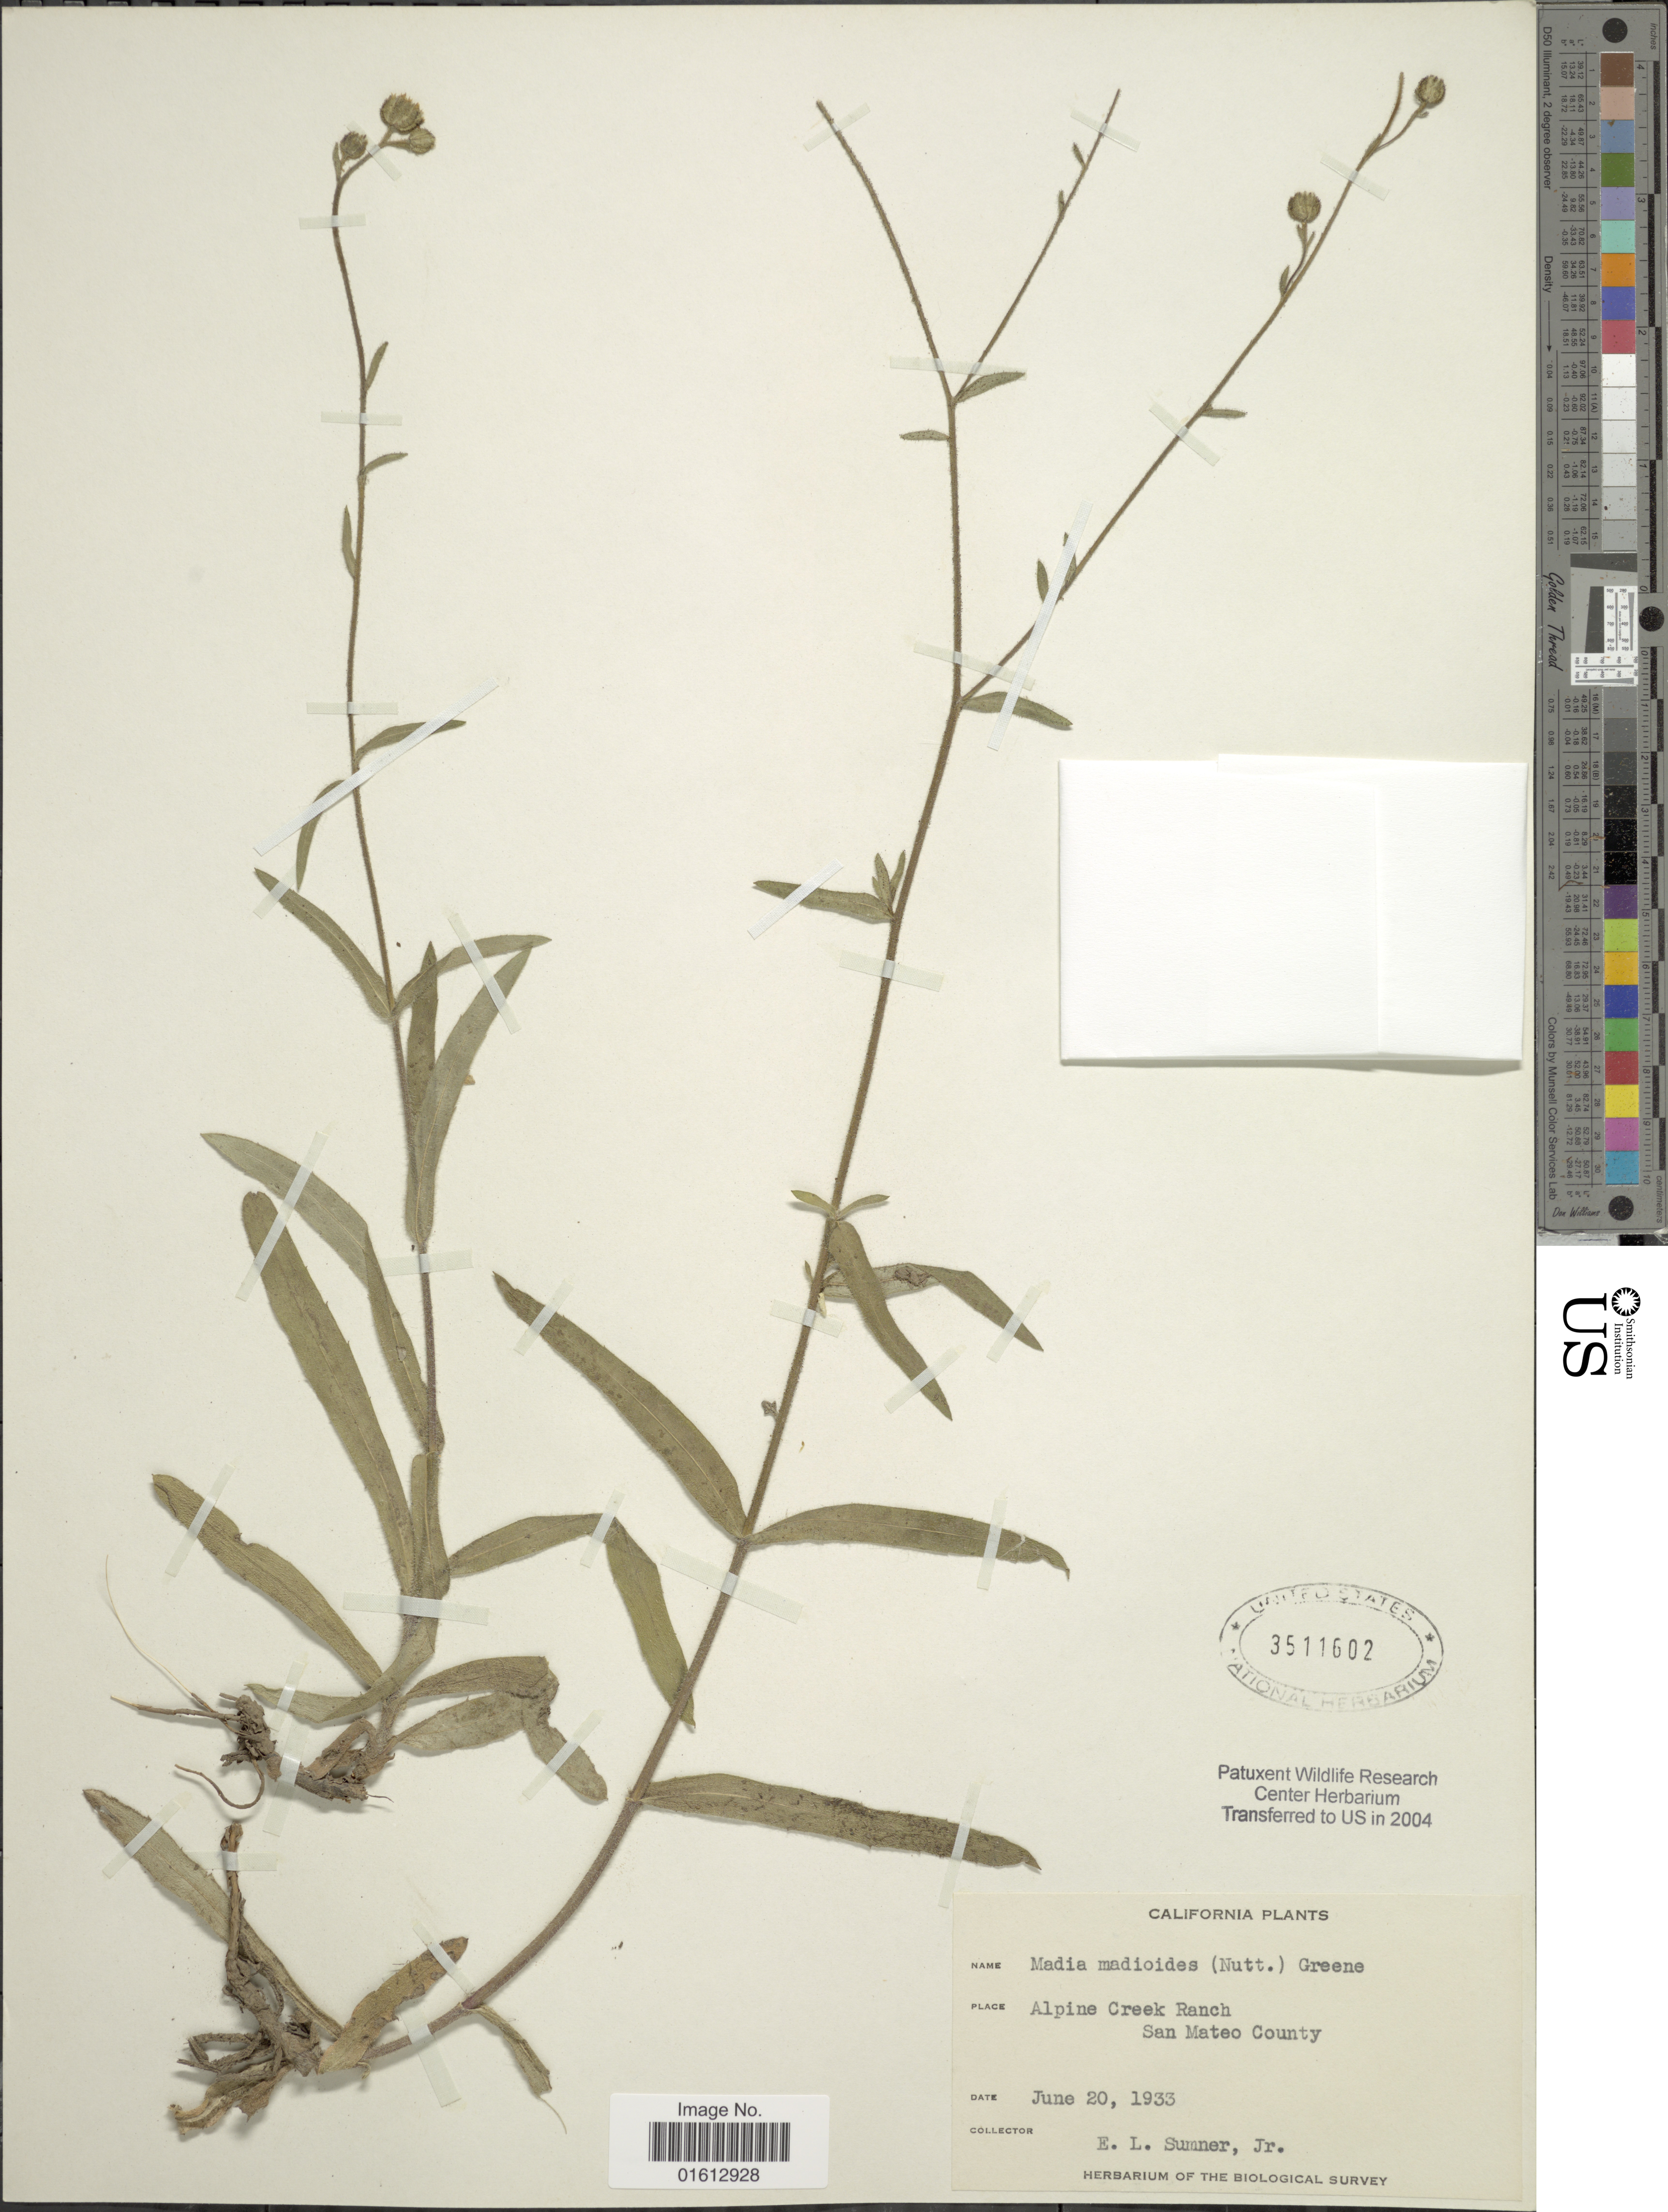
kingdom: Plantae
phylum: Tracheophyta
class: Magnoliopsida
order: Asterales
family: Asteraceae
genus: Madia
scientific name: Madia madioides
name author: (Nutt.) Greene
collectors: E. Sumner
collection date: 1933-06-20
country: United States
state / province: California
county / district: San Mateo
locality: California, Alpine Creek Ranch, San Mateo County.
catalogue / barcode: US 3511602